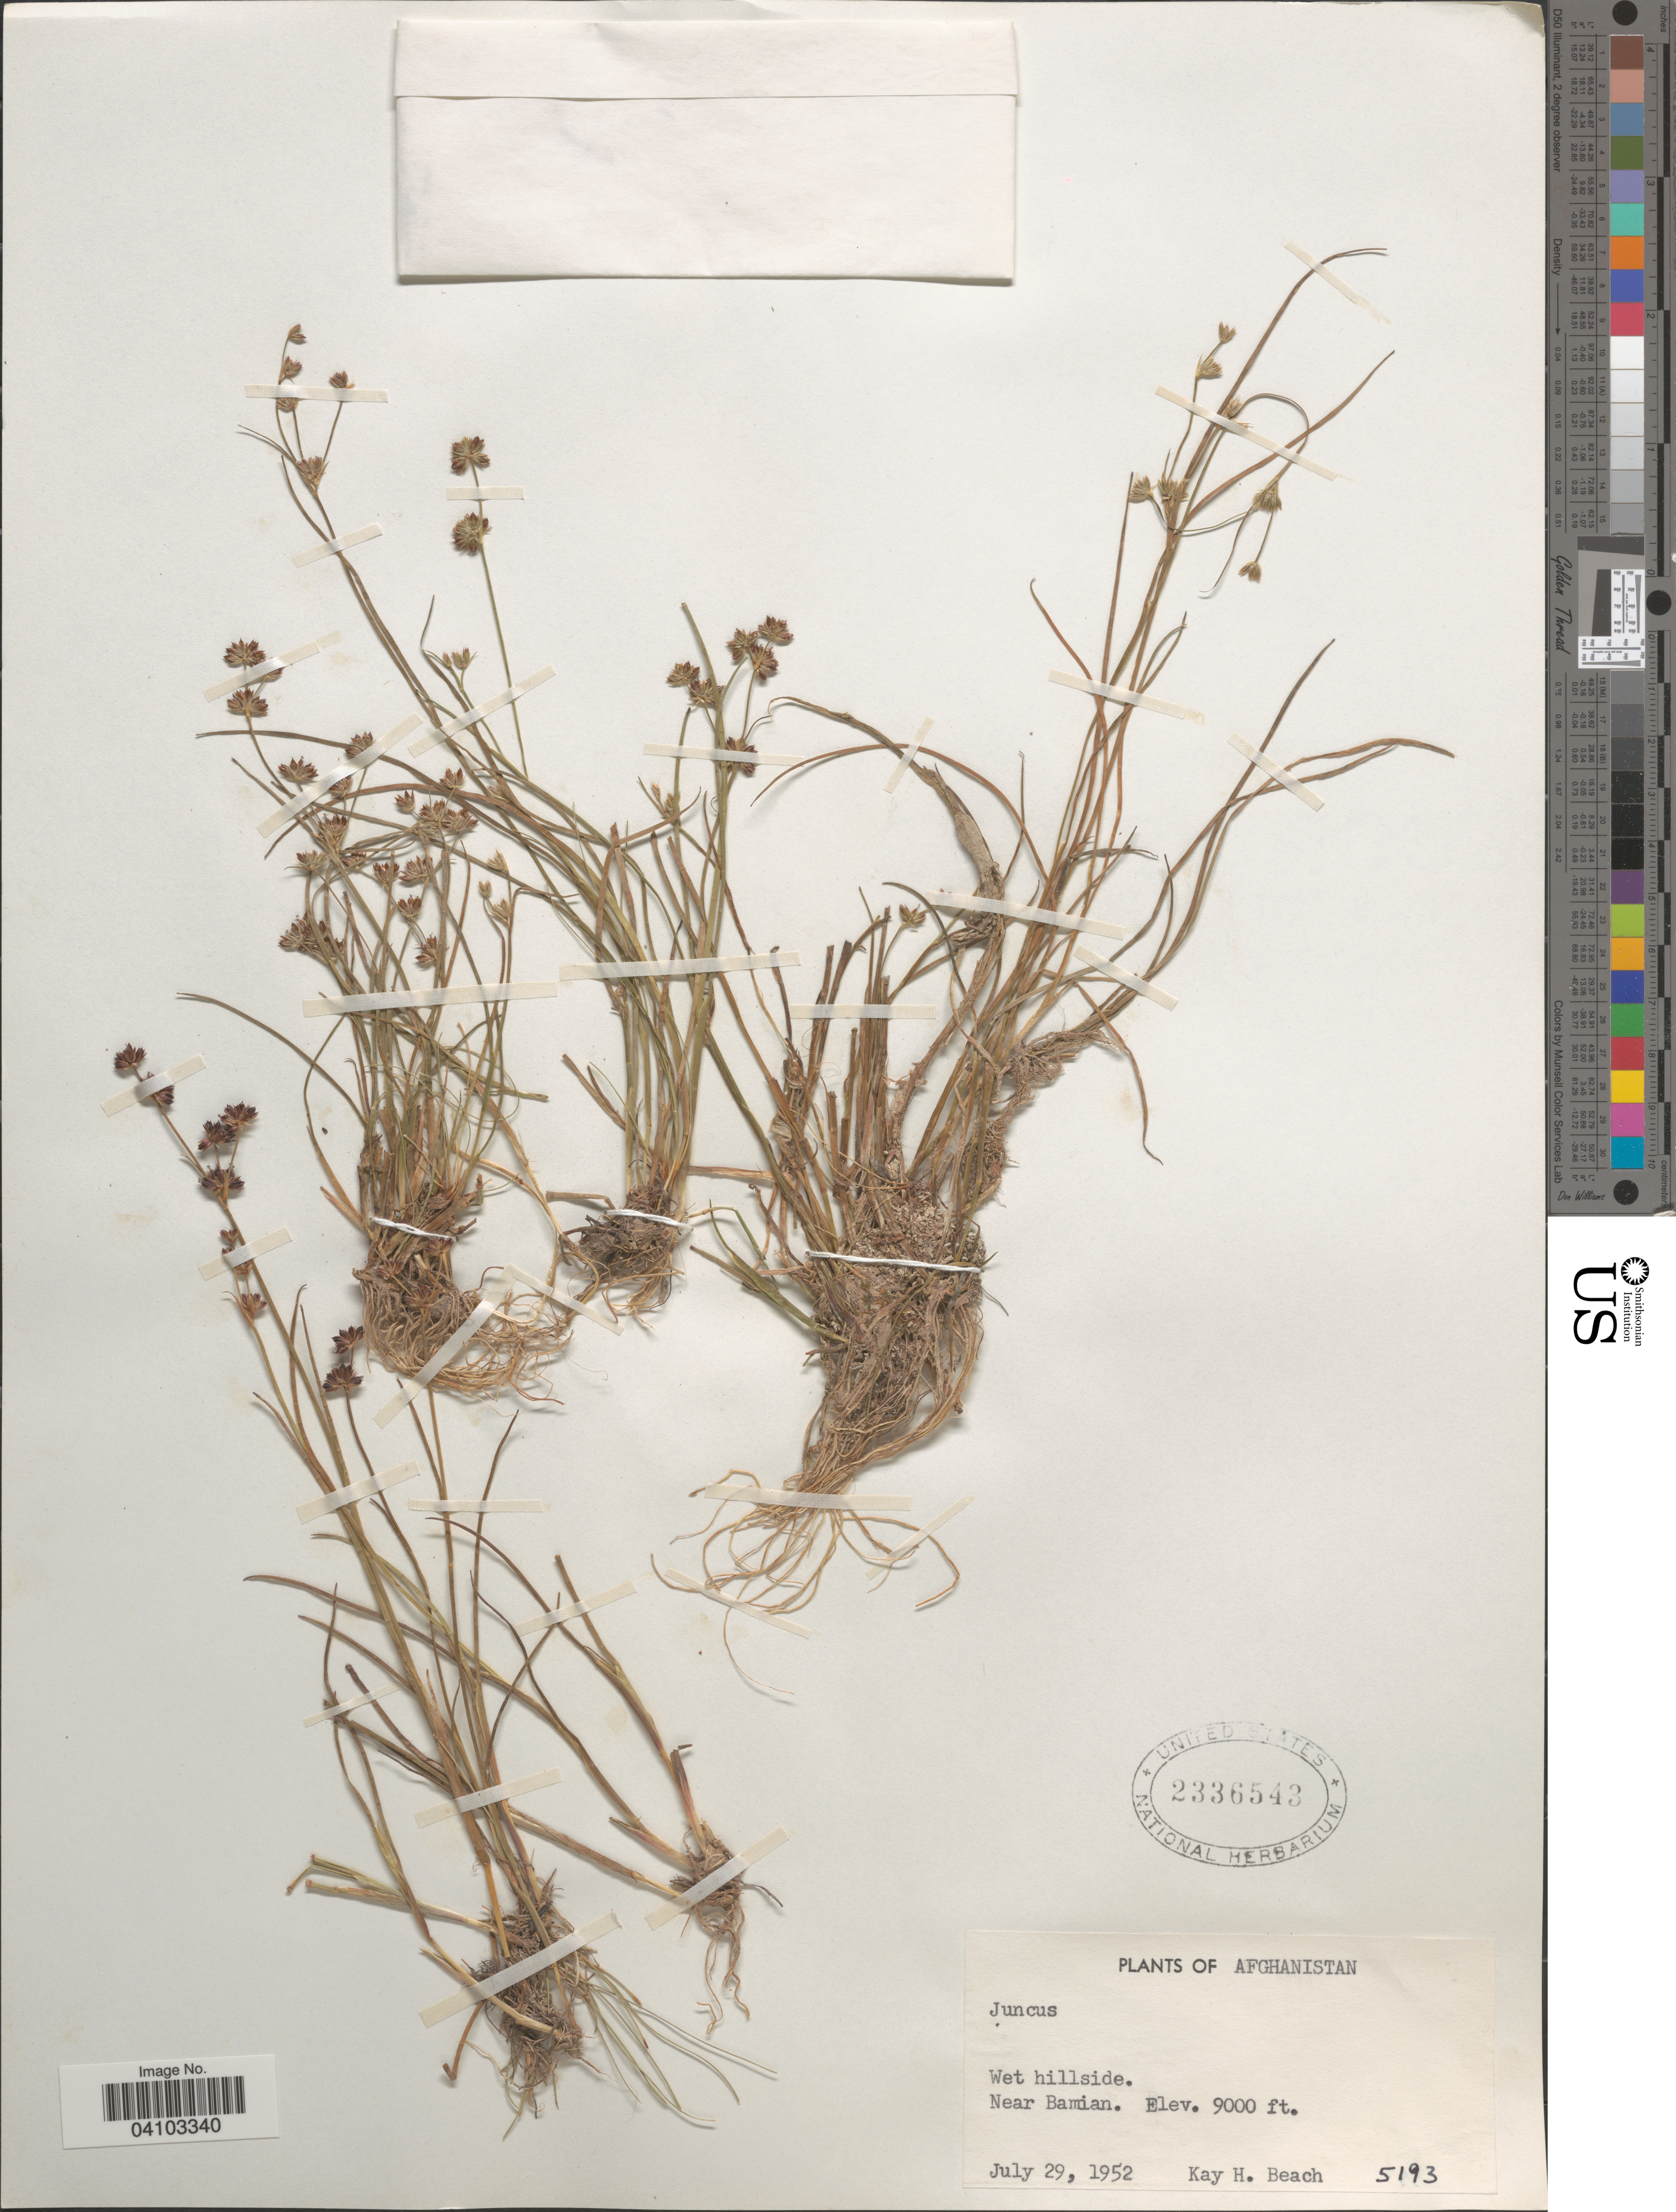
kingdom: Plantae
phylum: Tracheophyta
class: Liliopsida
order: Poales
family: Juncaceae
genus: Juncus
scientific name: Juncus sp.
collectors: K. H. Beach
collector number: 5193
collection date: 1952-07-29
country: Afghanistan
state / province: Bamian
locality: Near Bamian.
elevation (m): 2743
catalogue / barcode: US 2336543